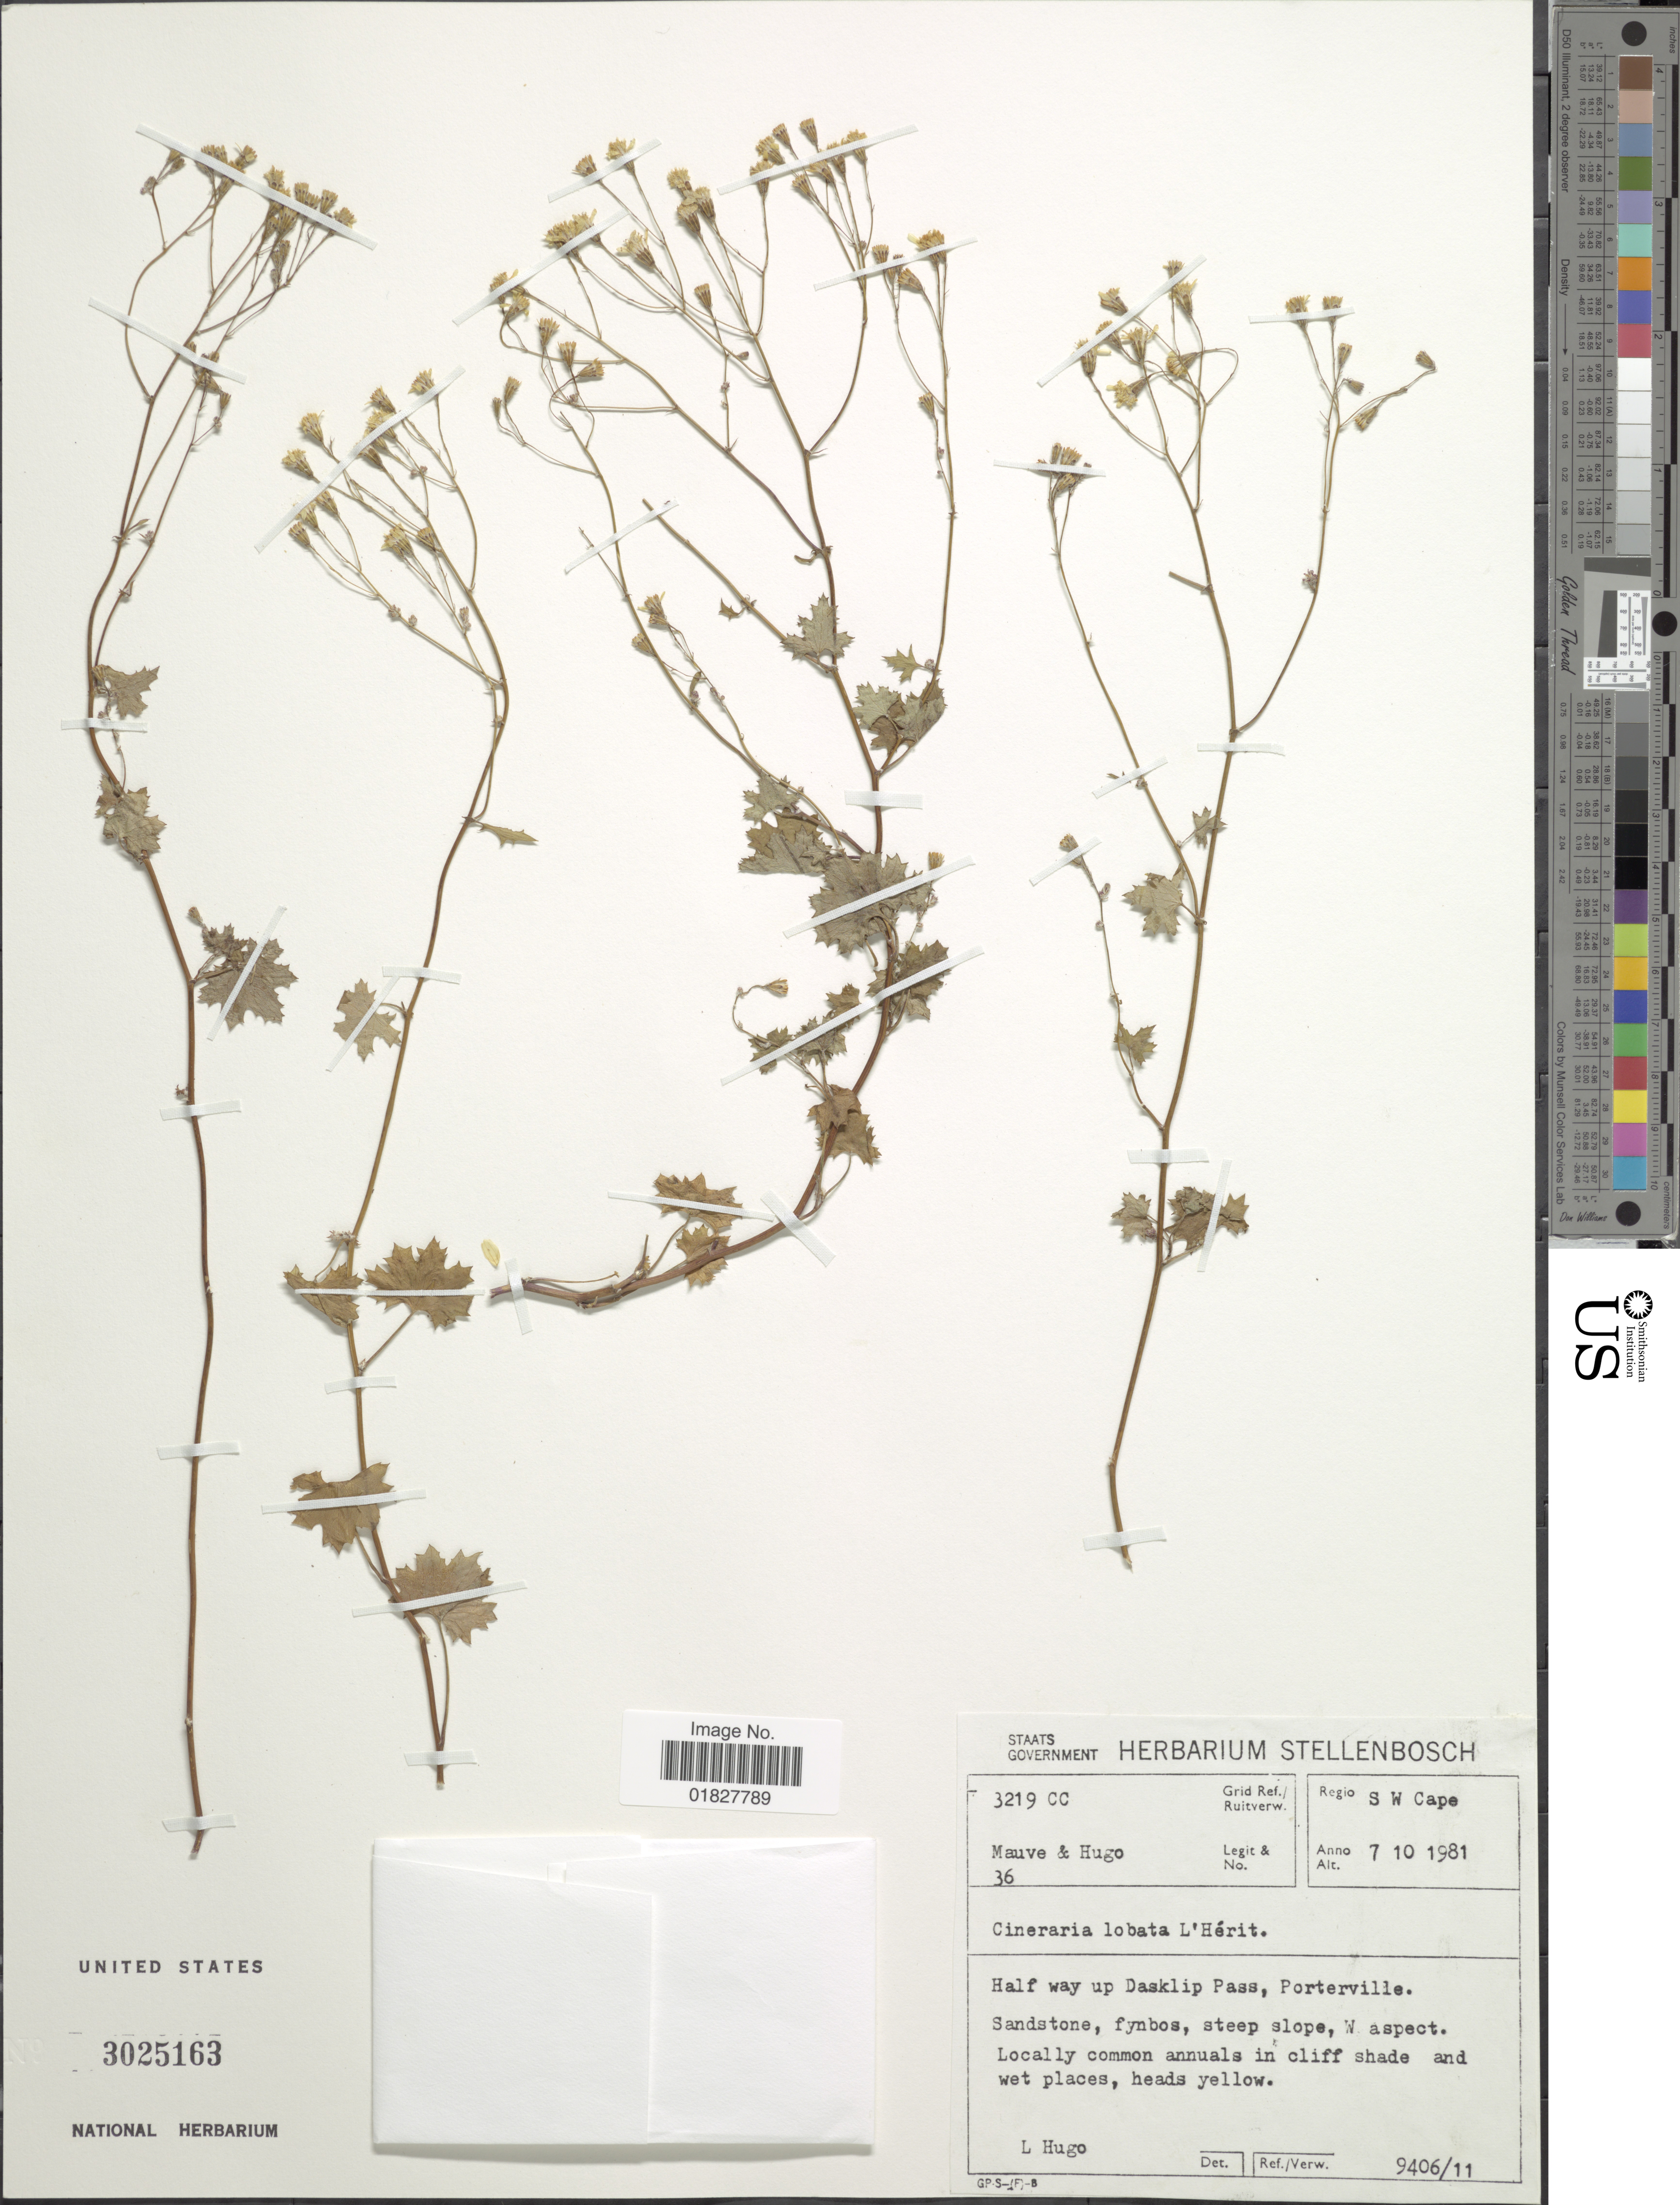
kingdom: Plantae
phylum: Tracheophyta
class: Magnoliopsida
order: Asterales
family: Asteraceae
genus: Cineraria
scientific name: Cineraria lobata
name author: L'Hér.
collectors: Mauve & L. Hugo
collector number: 36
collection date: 1981-10-07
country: South Africa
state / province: Western Cape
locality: S W Cape, Half way up Dasklip Pass, Porterville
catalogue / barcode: US 3025163